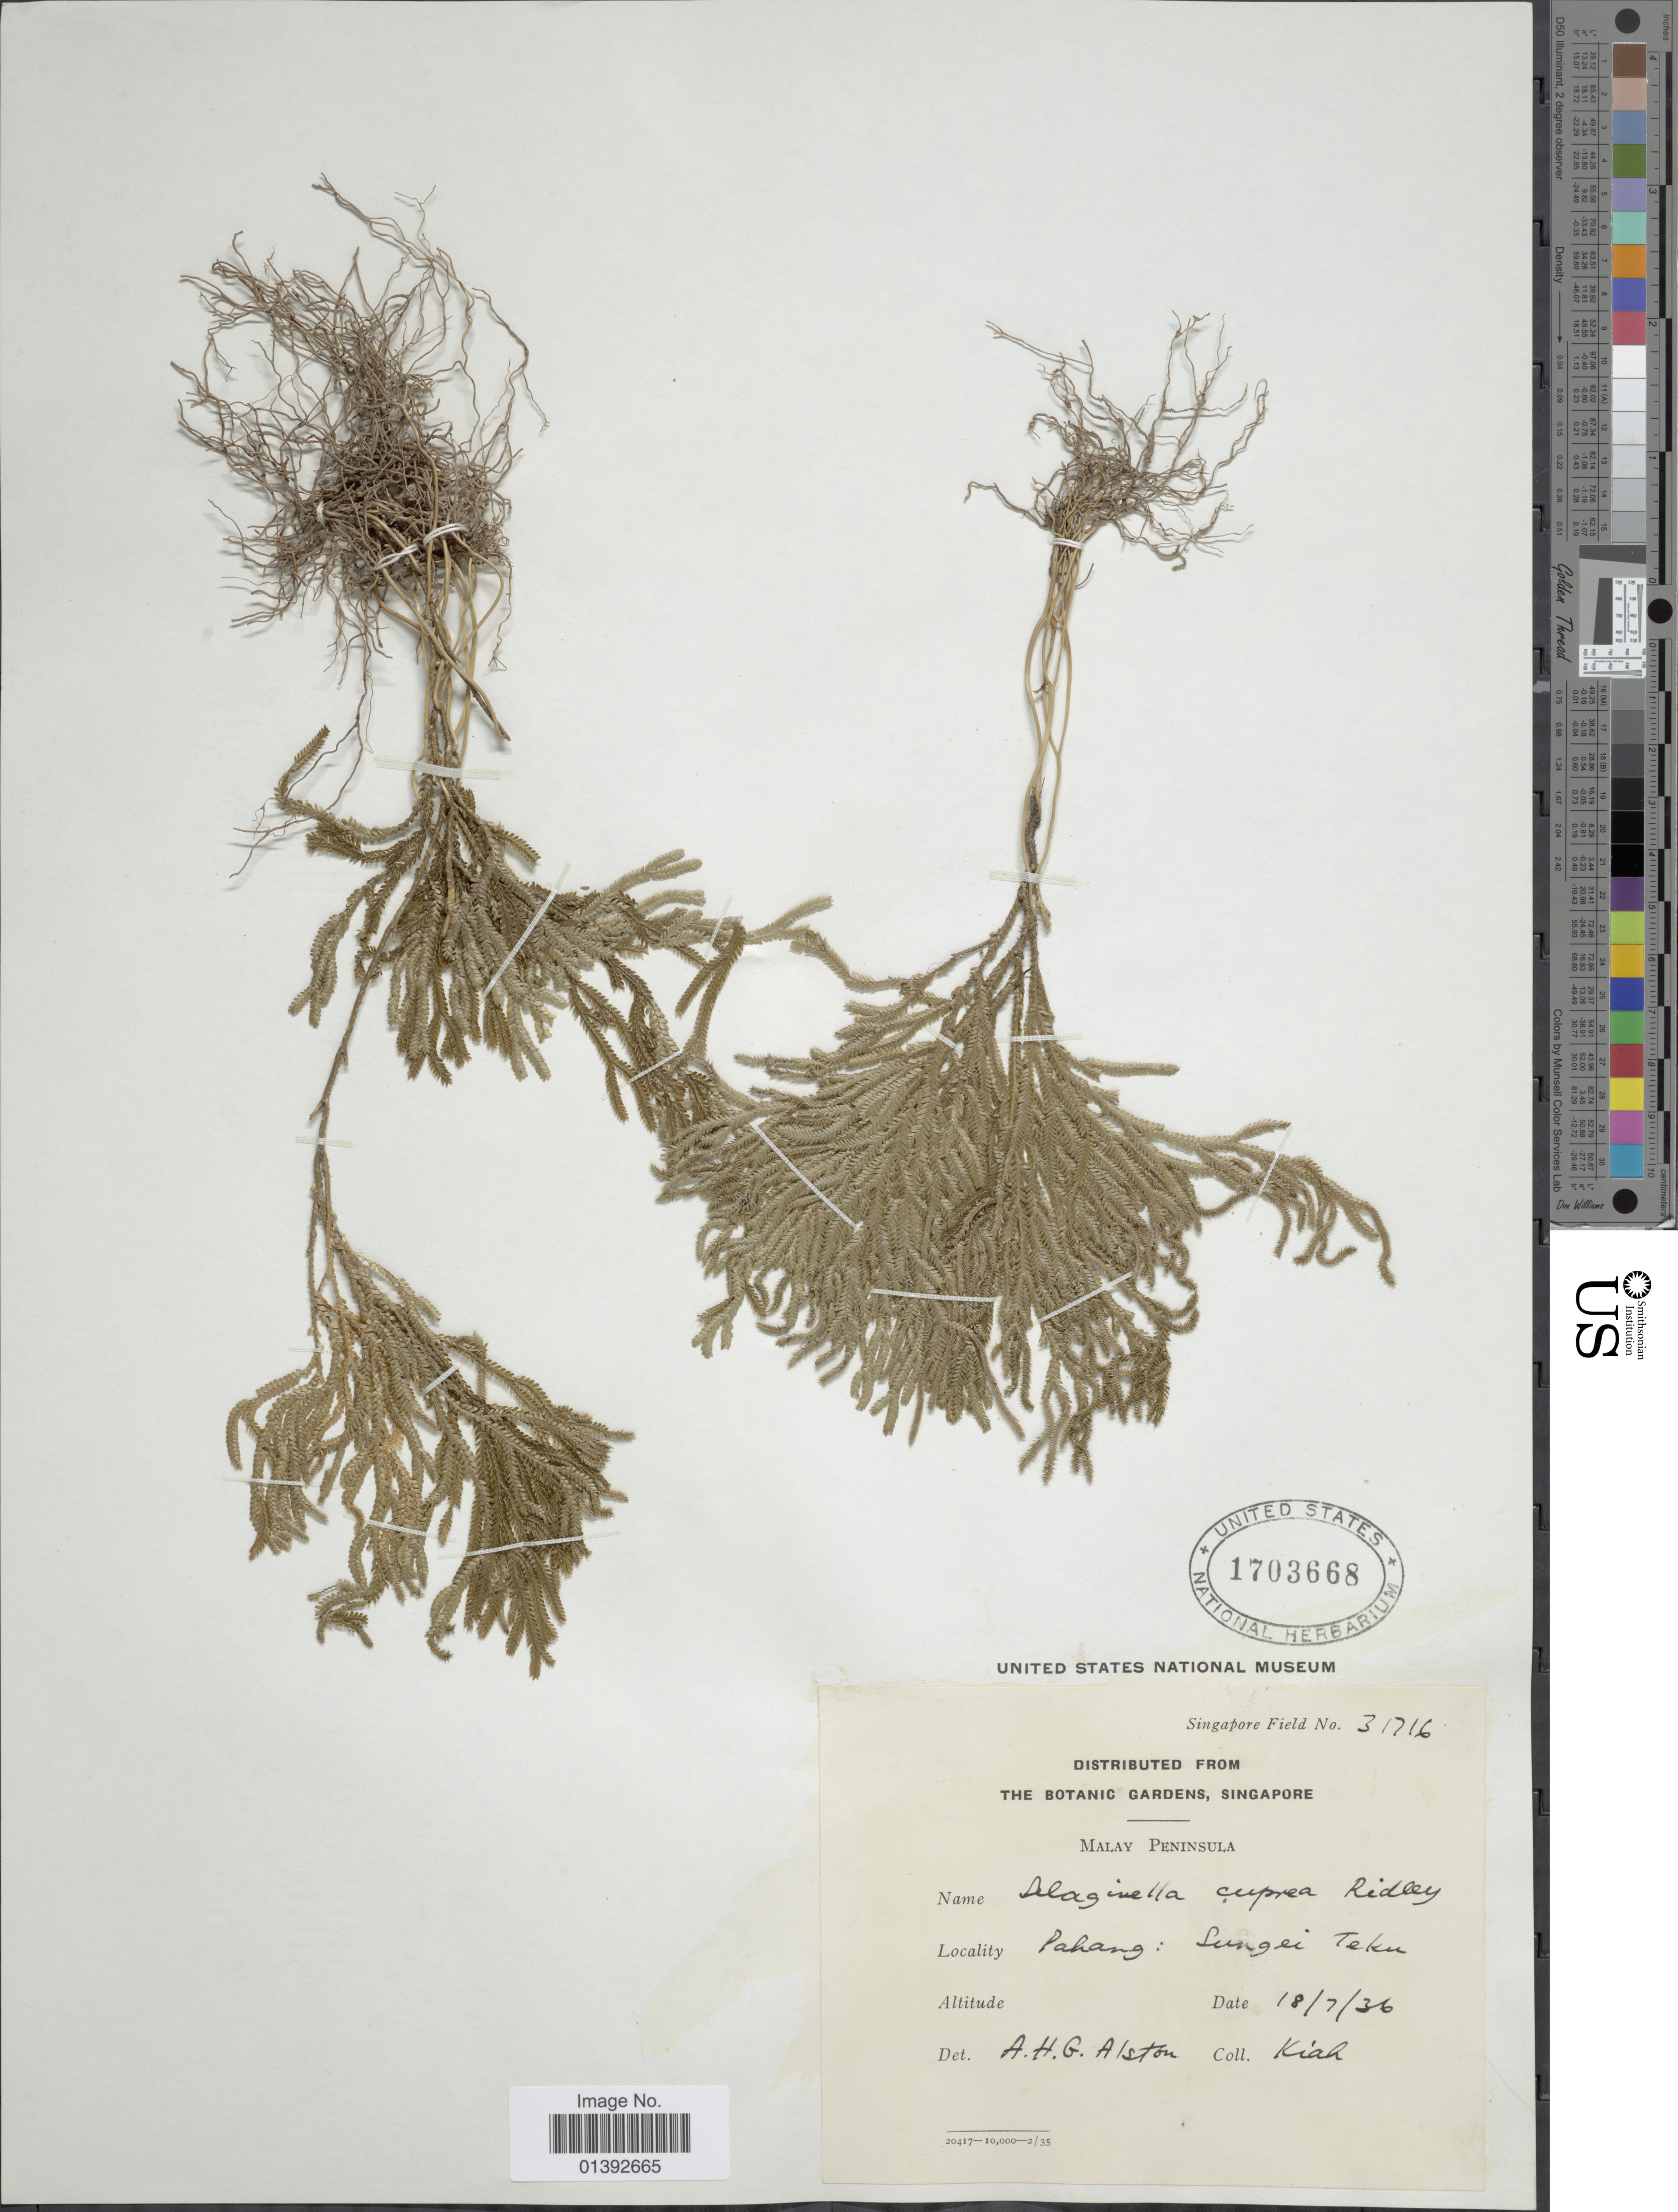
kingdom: Plantae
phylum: Tracheophyta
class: Lycopodiopsida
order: Selaginellales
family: Selaginellaceae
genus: Selaginella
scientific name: Selaginella cuprea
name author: Ridl.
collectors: -. Kiah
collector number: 31716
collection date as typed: Transcribed d/m/y: 18/7/36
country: Malaysia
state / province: Pahang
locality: Malay Peninsula, Sungei Teku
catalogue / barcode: US 1703668